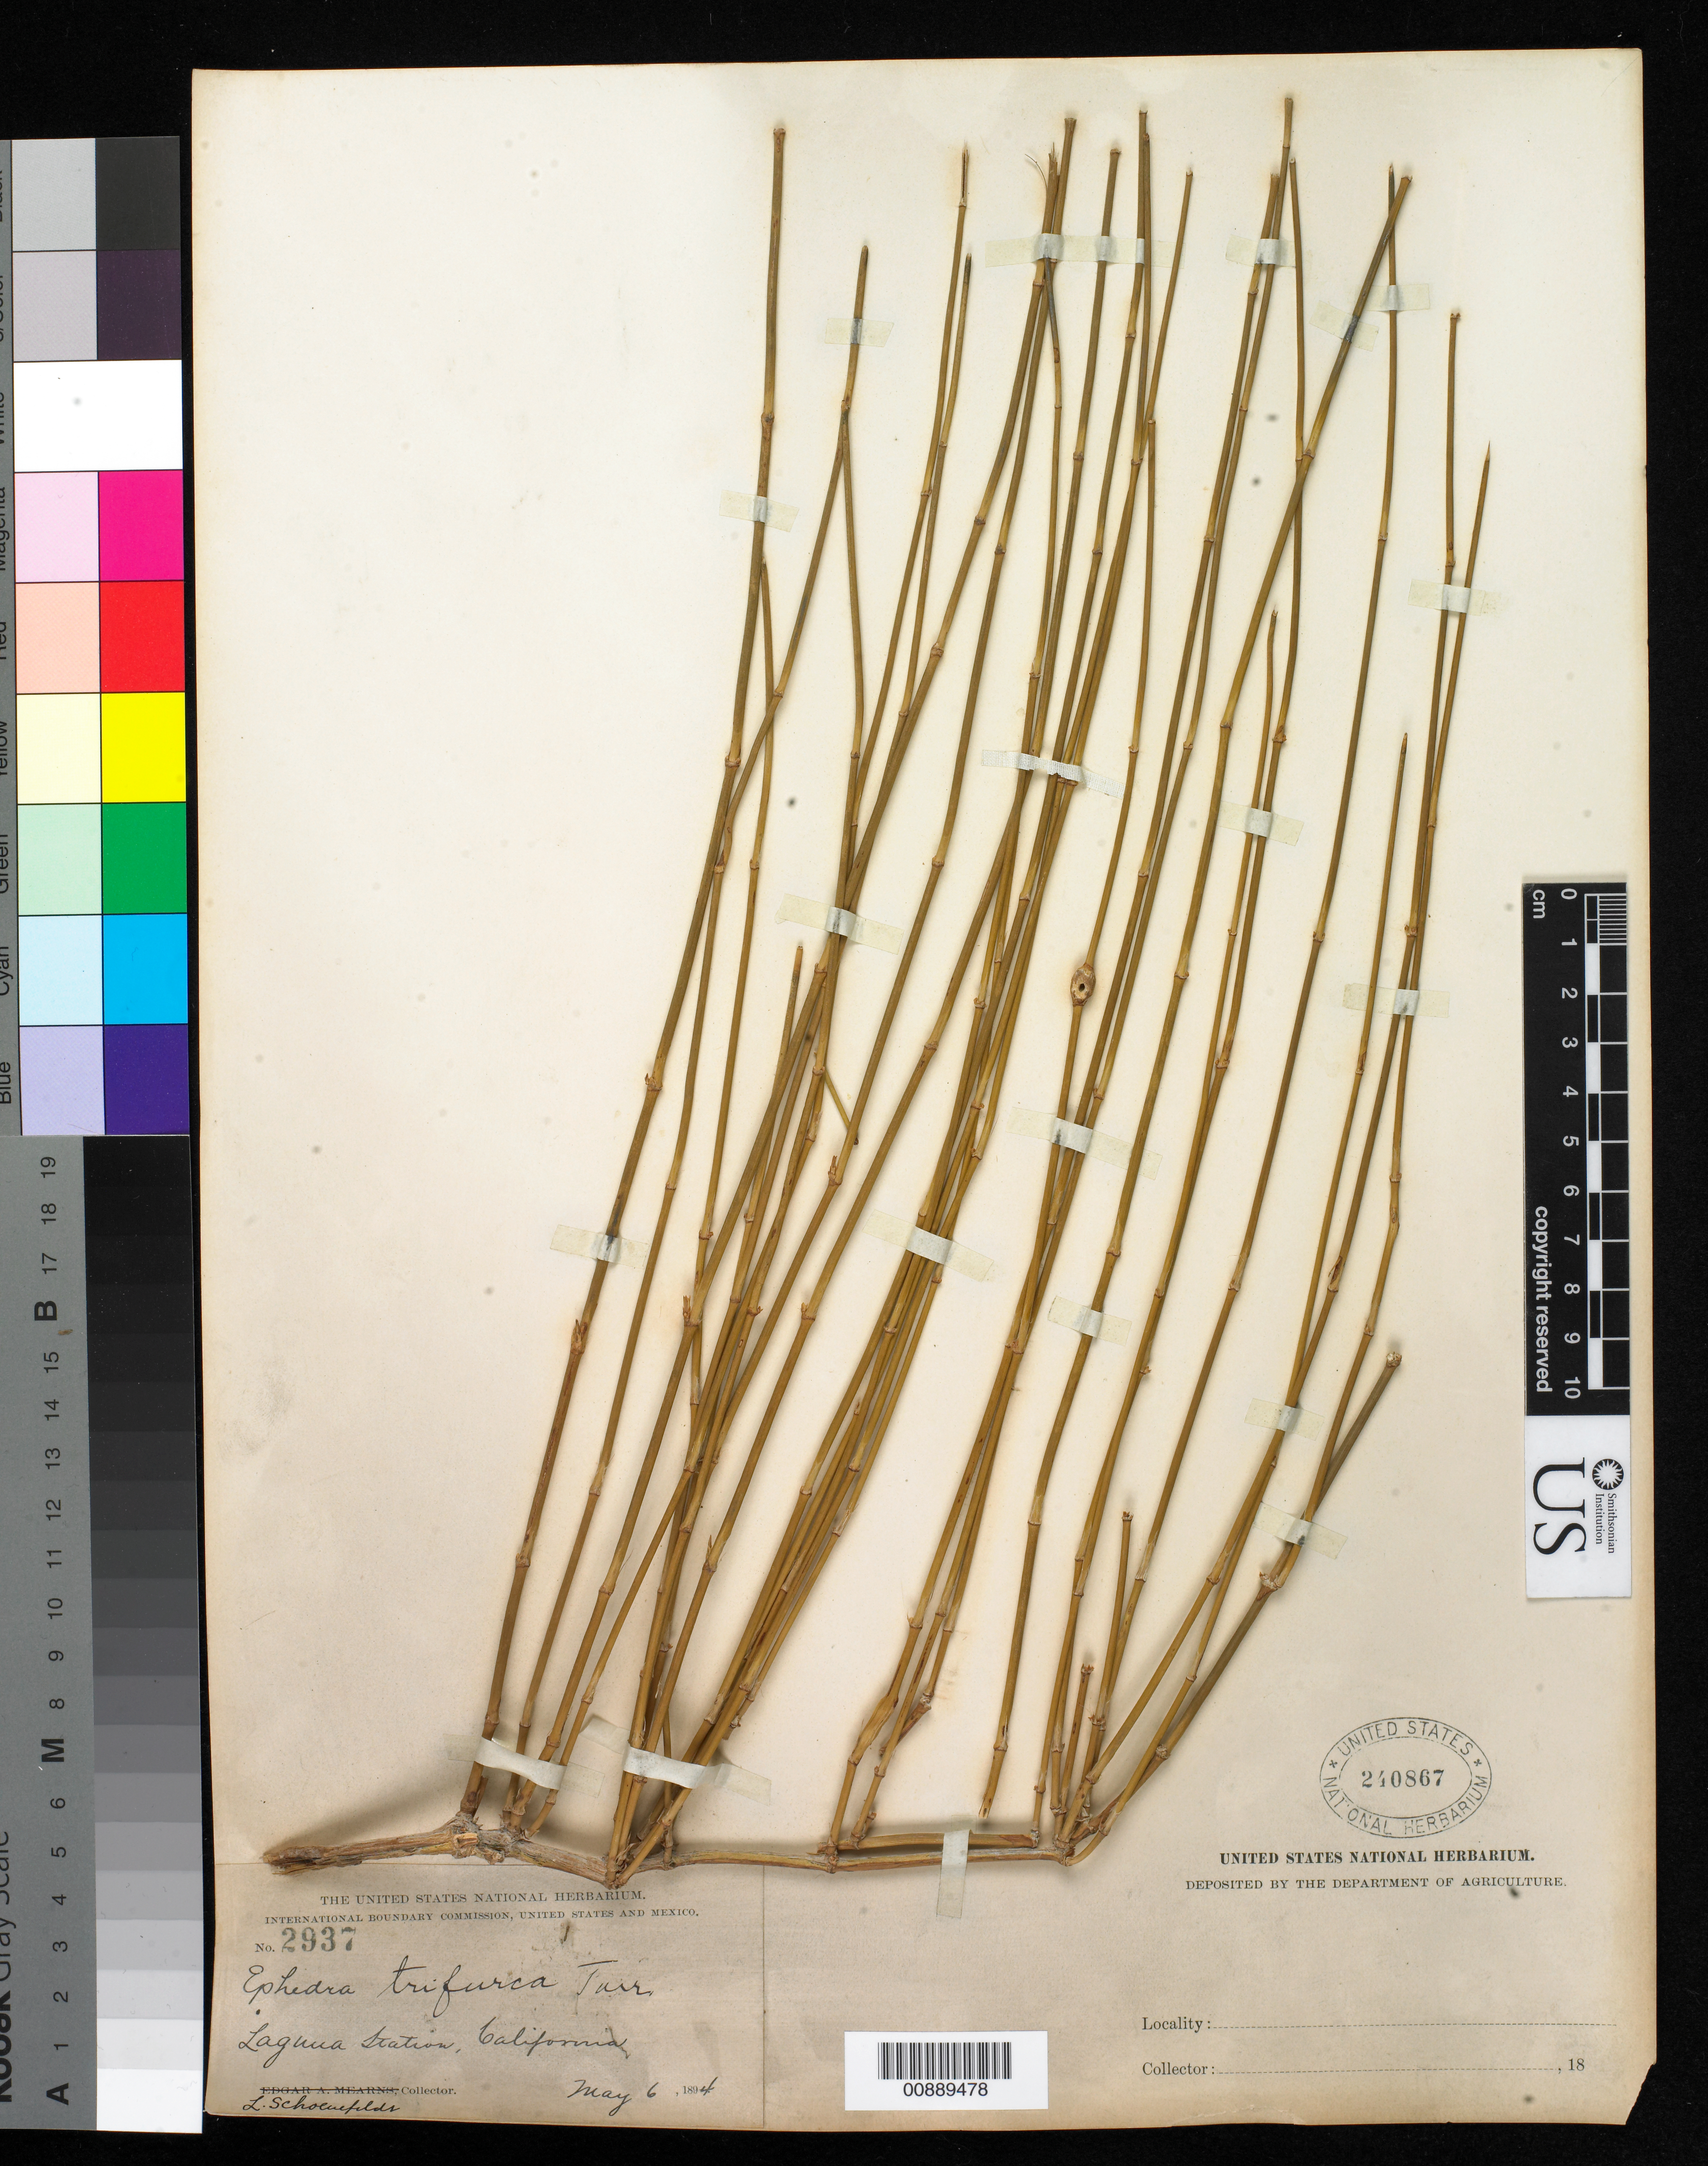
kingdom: Plantae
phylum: Tracheophyta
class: Gnetopsida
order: Ephedrales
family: Ephedraceae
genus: Ephedra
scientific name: Ephedra trifurca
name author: Torr. ex S. Watson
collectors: L. Schoenfeldt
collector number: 2937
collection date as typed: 06 May 1894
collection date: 1894-05-06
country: United States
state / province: California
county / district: Orange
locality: Laguna Station, California.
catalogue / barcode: US 240867